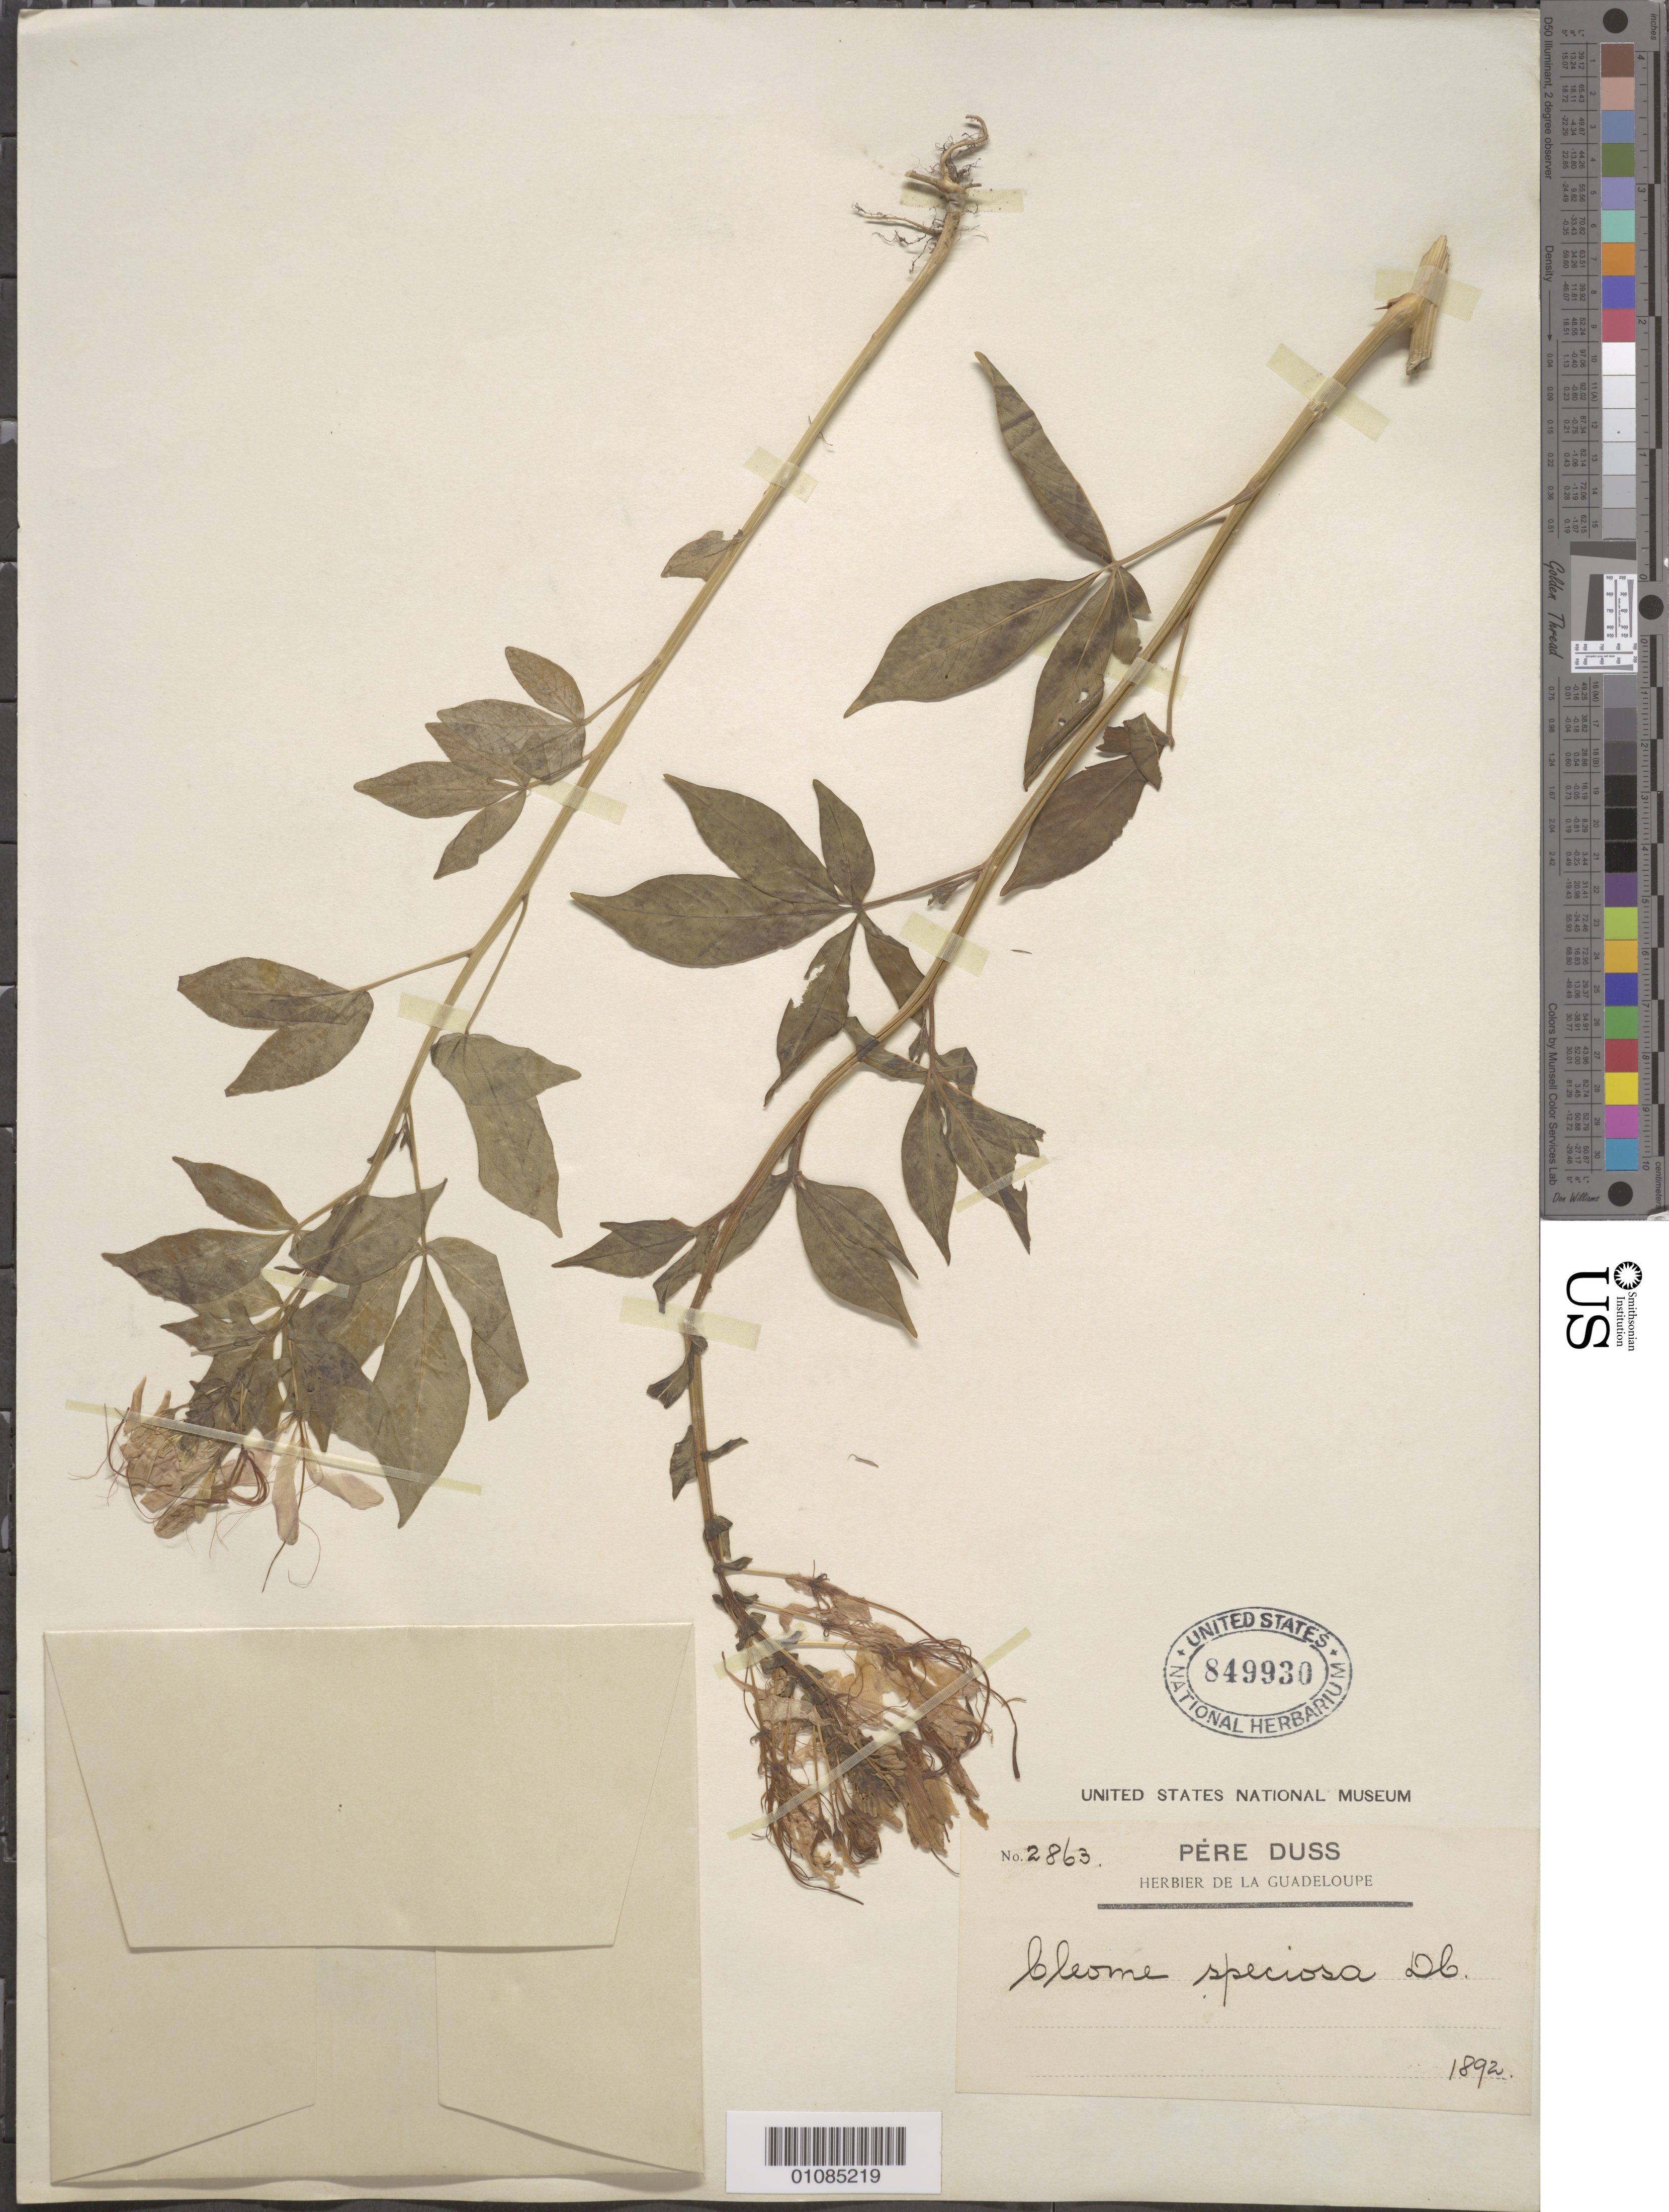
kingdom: Plantae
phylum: Tracheophyta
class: Magnoliopsida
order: Brassicales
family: Cleomaceae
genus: Cleoserrata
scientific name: Cleoserrata speciosa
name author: (Raf.) Iltis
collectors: Père Duss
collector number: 2863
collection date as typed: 1892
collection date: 1892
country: Guadeloupe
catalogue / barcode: US 849930